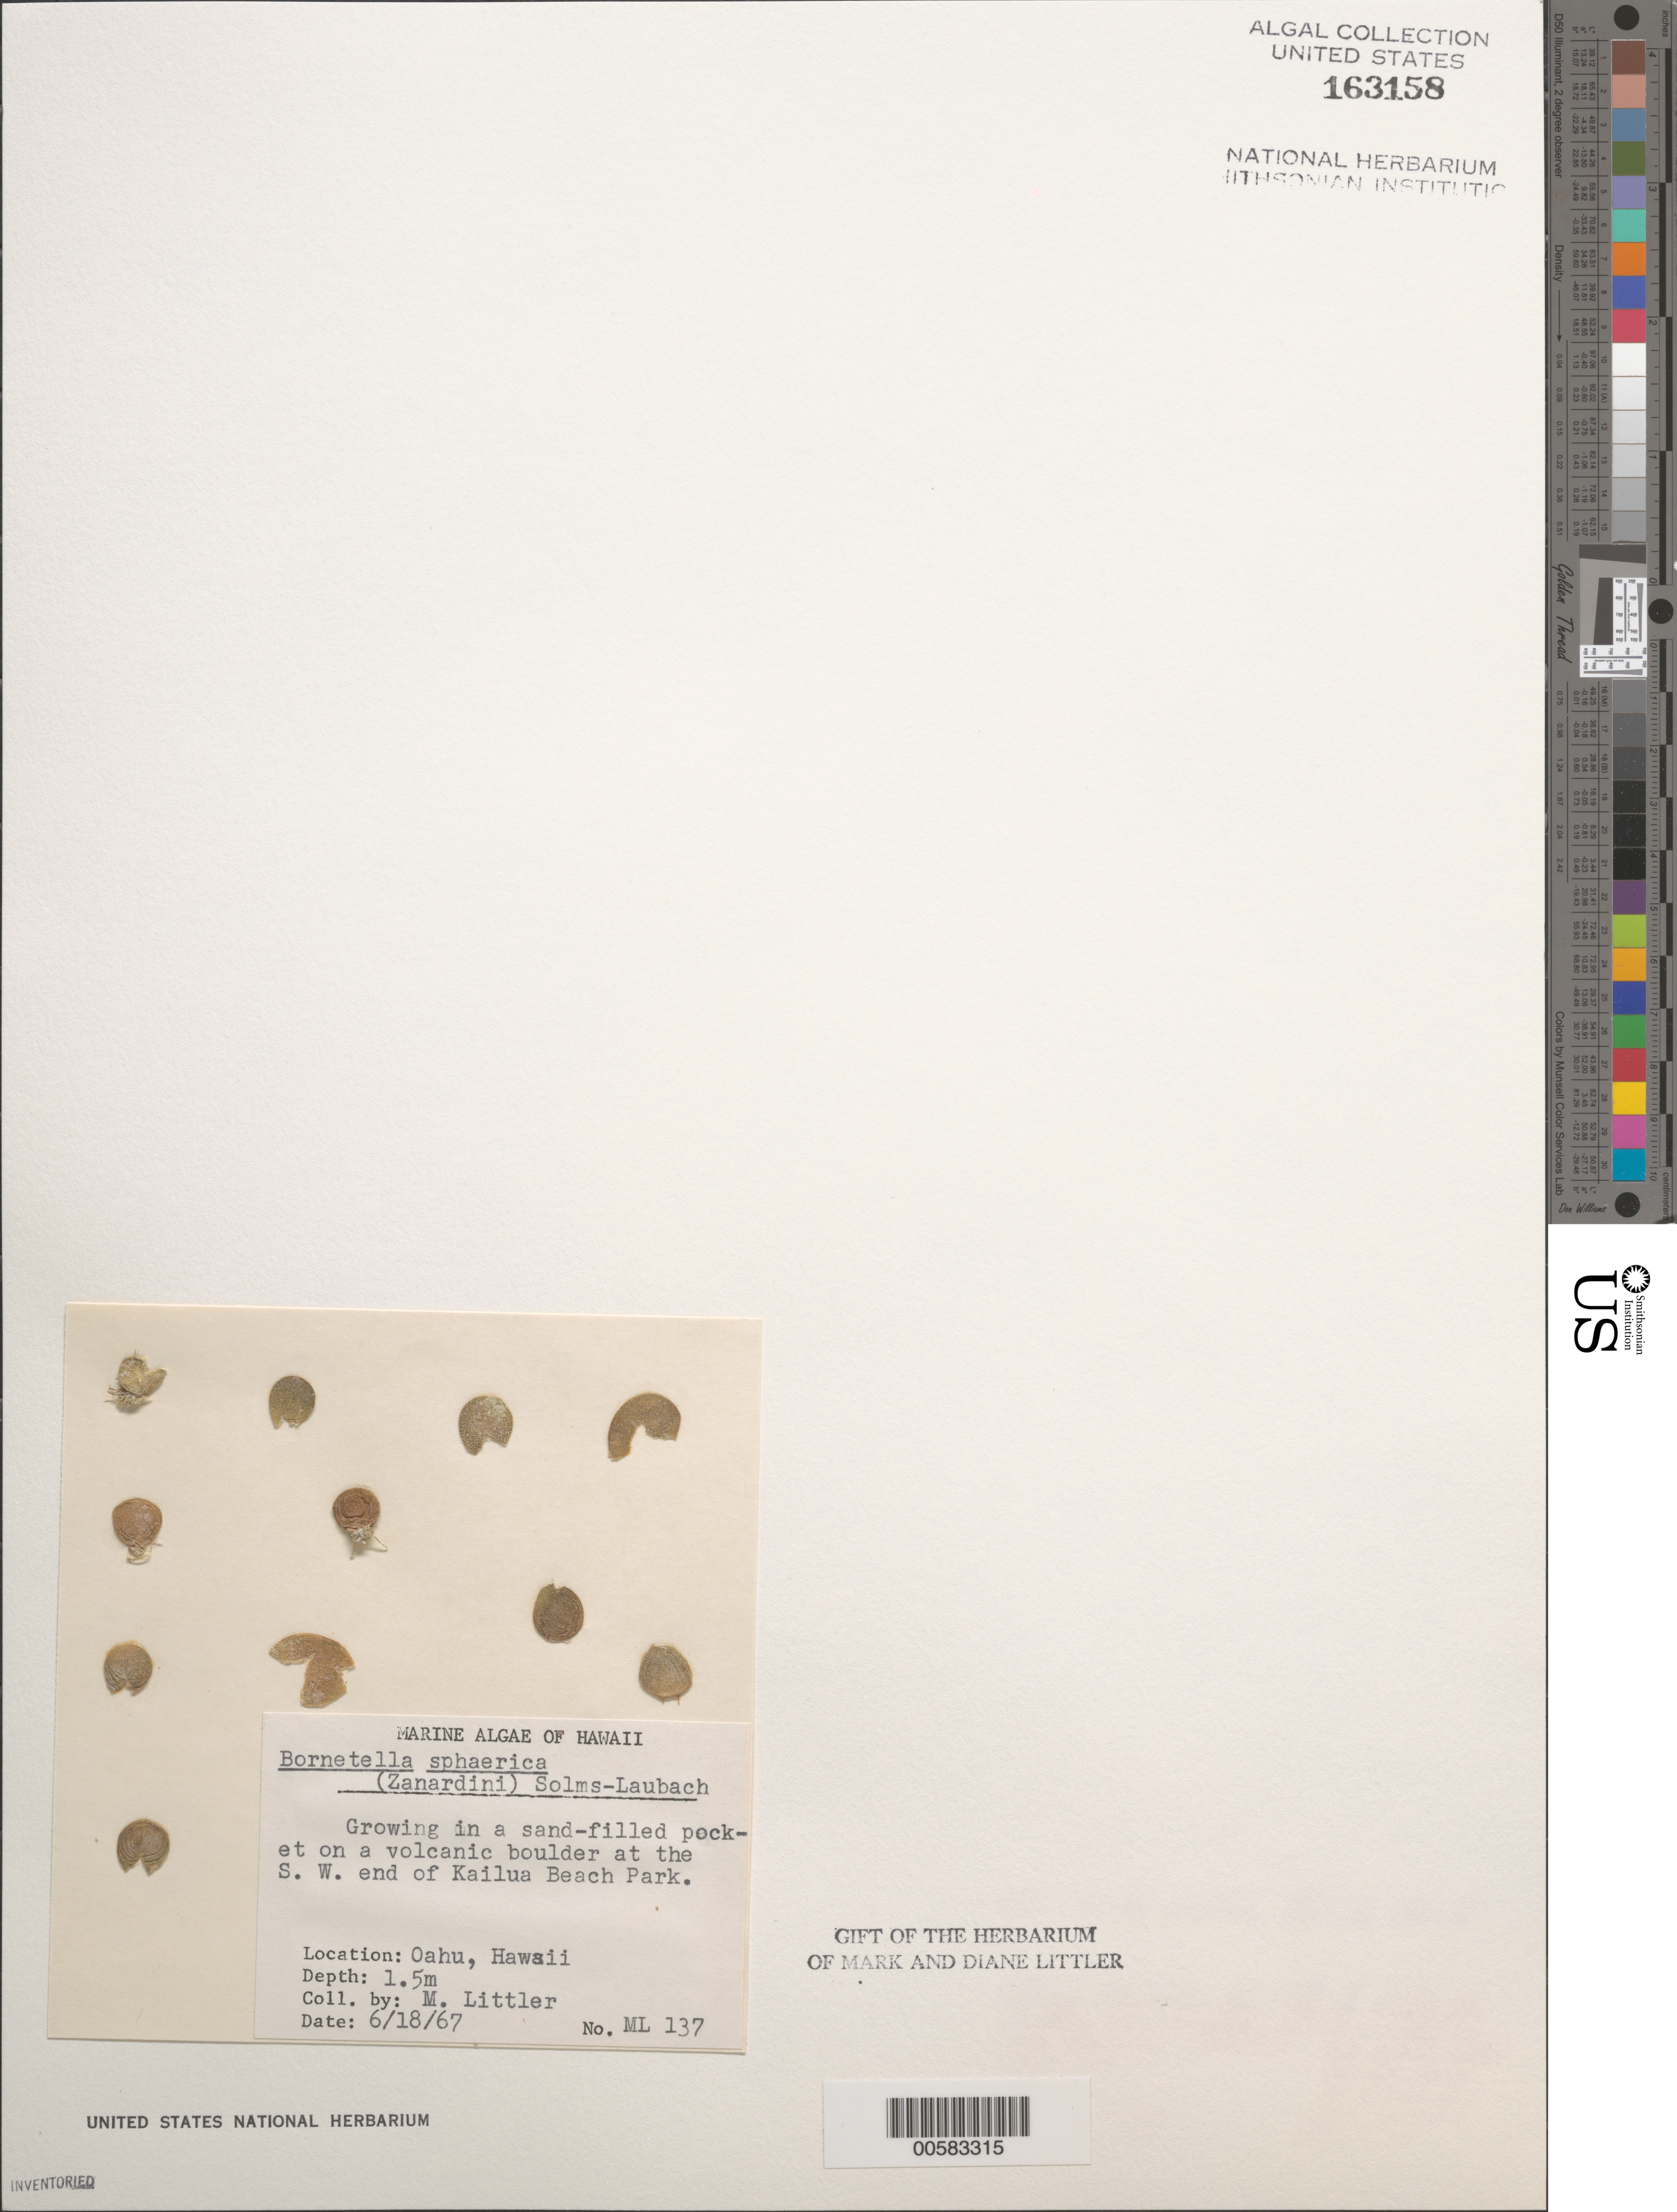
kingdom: Plantae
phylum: Chlorophyta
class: Ulvophyceae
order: Dasycladales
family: Dasycladaceae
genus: Bornetella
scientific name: Bornetella sphaerica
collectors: M. M. Littler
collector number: ML 137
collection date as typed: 18 Jun 1967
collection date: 1967-06-18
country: United States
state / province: Hawaii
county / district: Honolulu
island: Oahu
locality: Kailua Beach Park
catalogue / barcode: US 163158